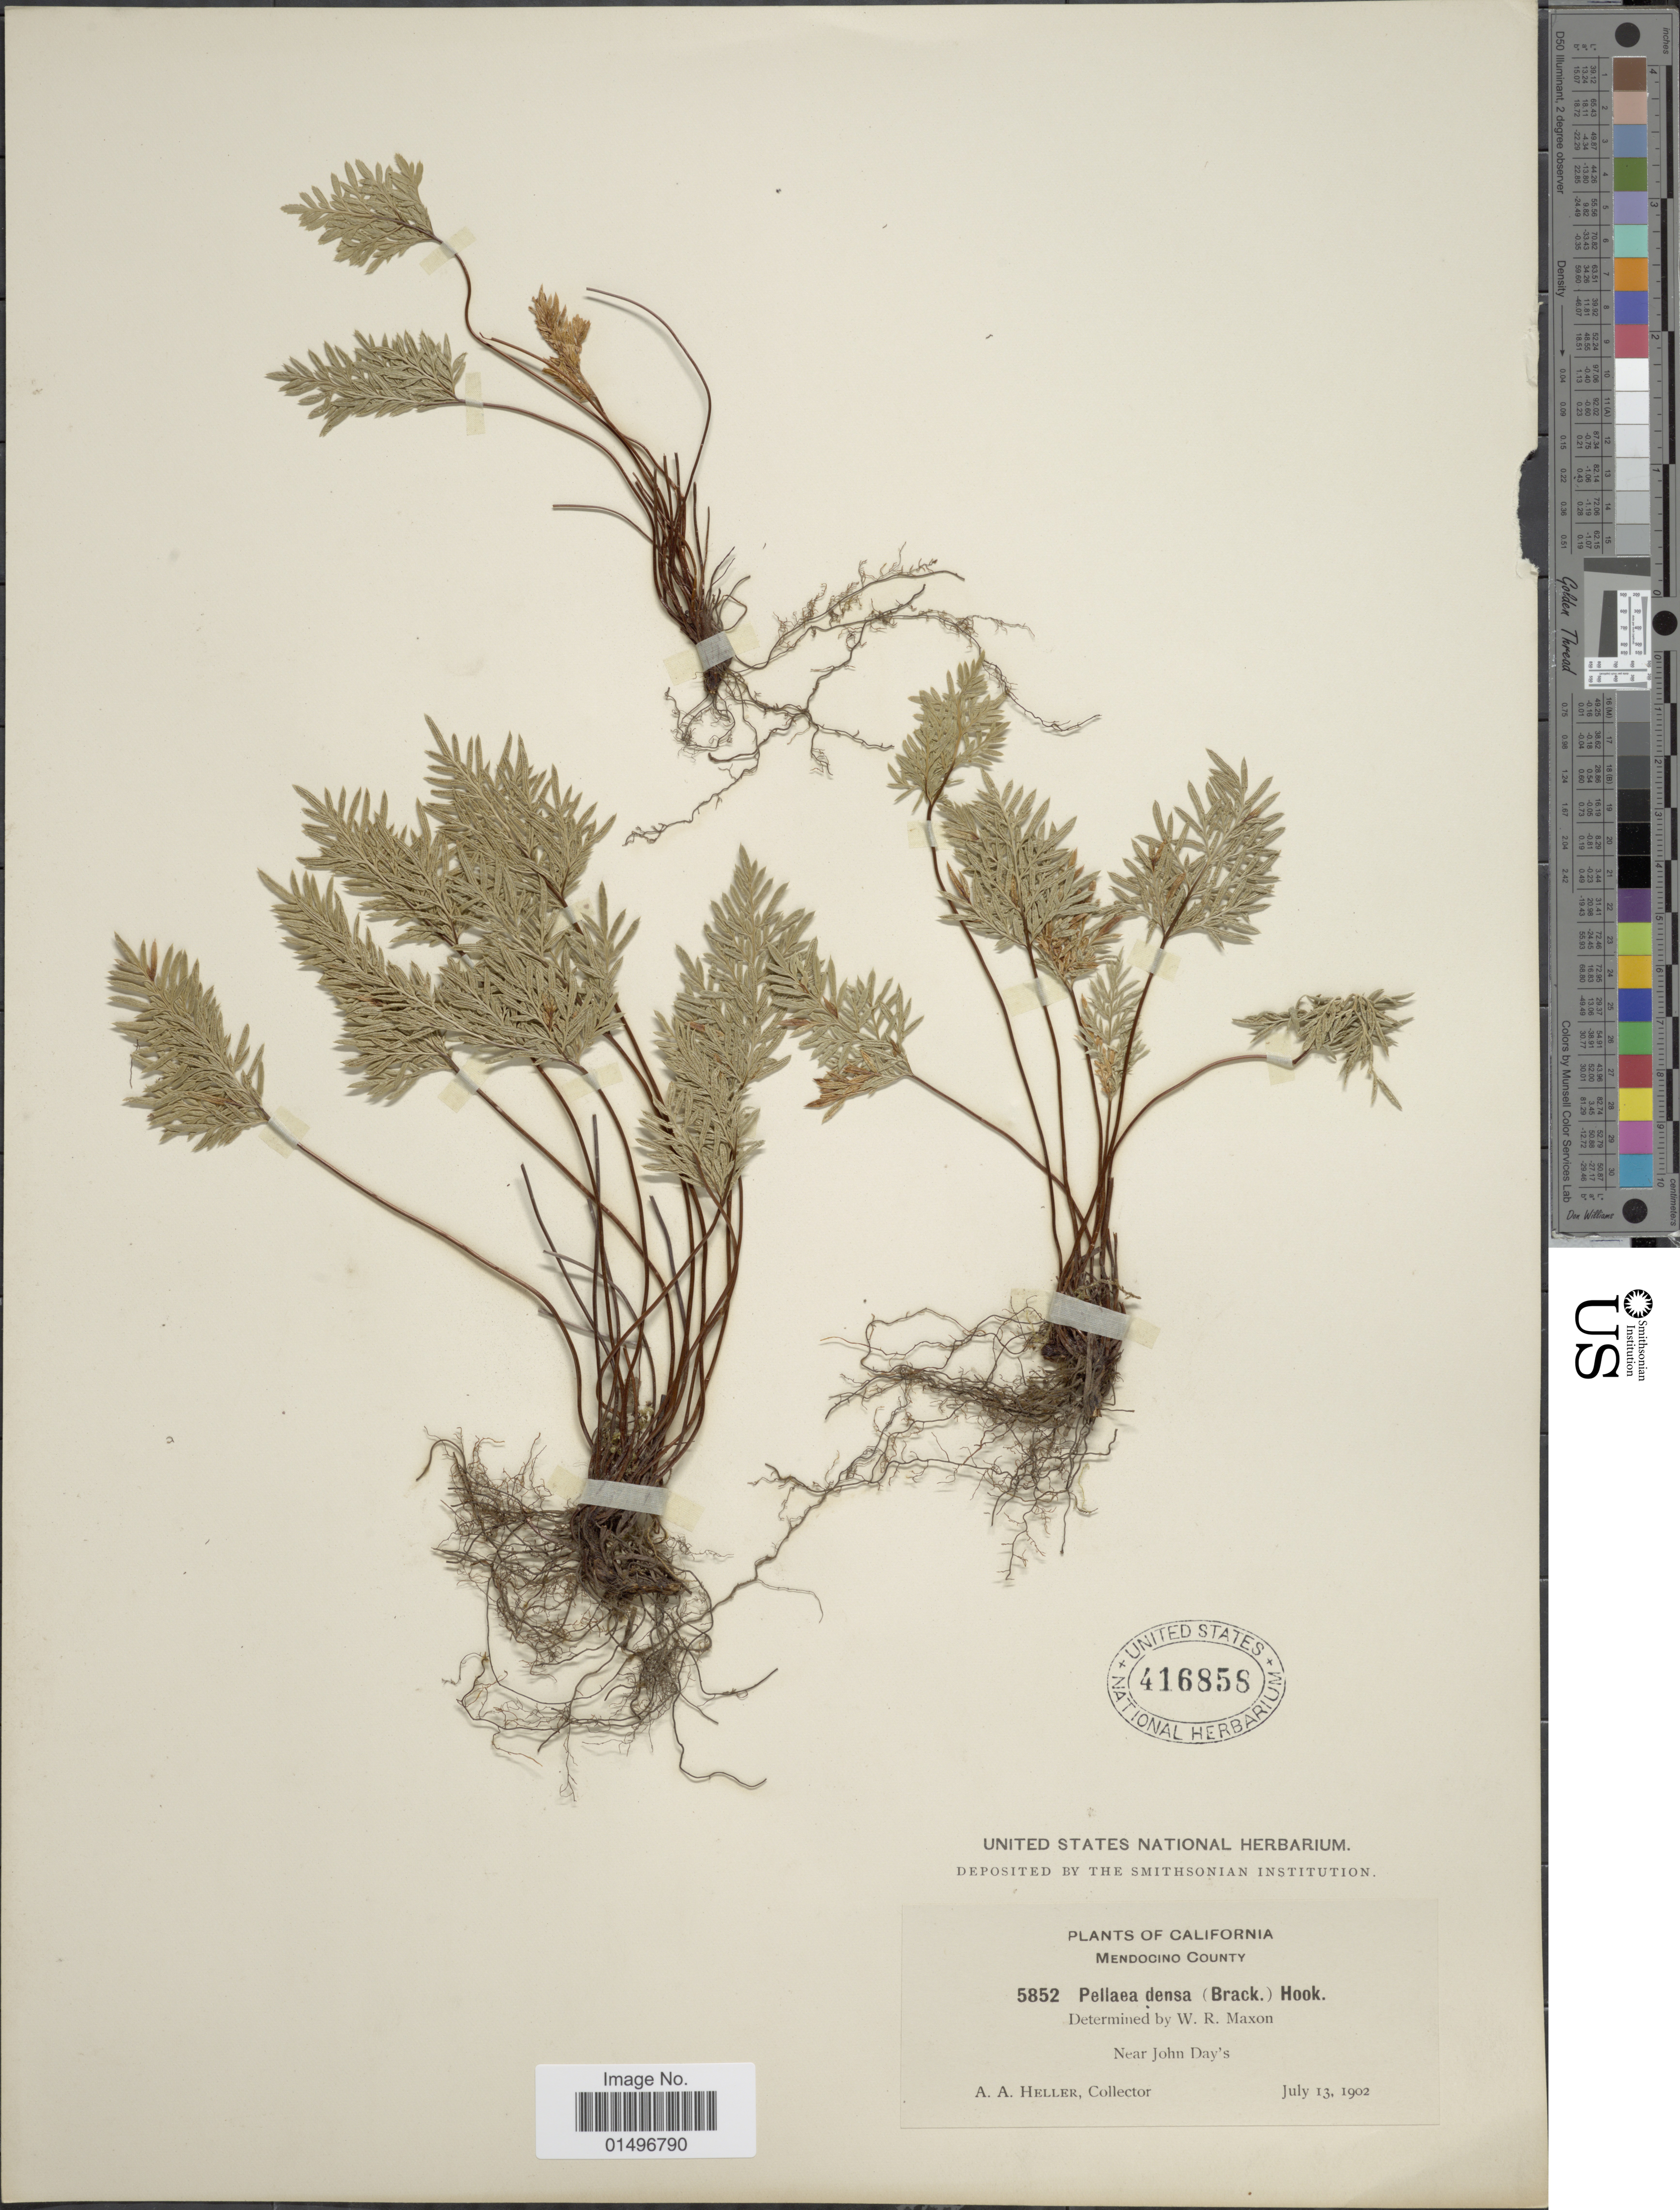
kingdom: Plantae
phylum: Tracheophyta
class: Polypodiopsida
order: Polypodiales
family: Pteridaceae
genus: Aspidotis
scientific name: Aspidotis densa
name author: (Brack.) Lellinger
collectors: A. A. Heller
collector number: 5852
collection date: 1902-07-13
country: United States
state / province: California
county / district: Mendocino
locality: California, Mendocino County, near John Day's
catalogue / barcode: US 416858